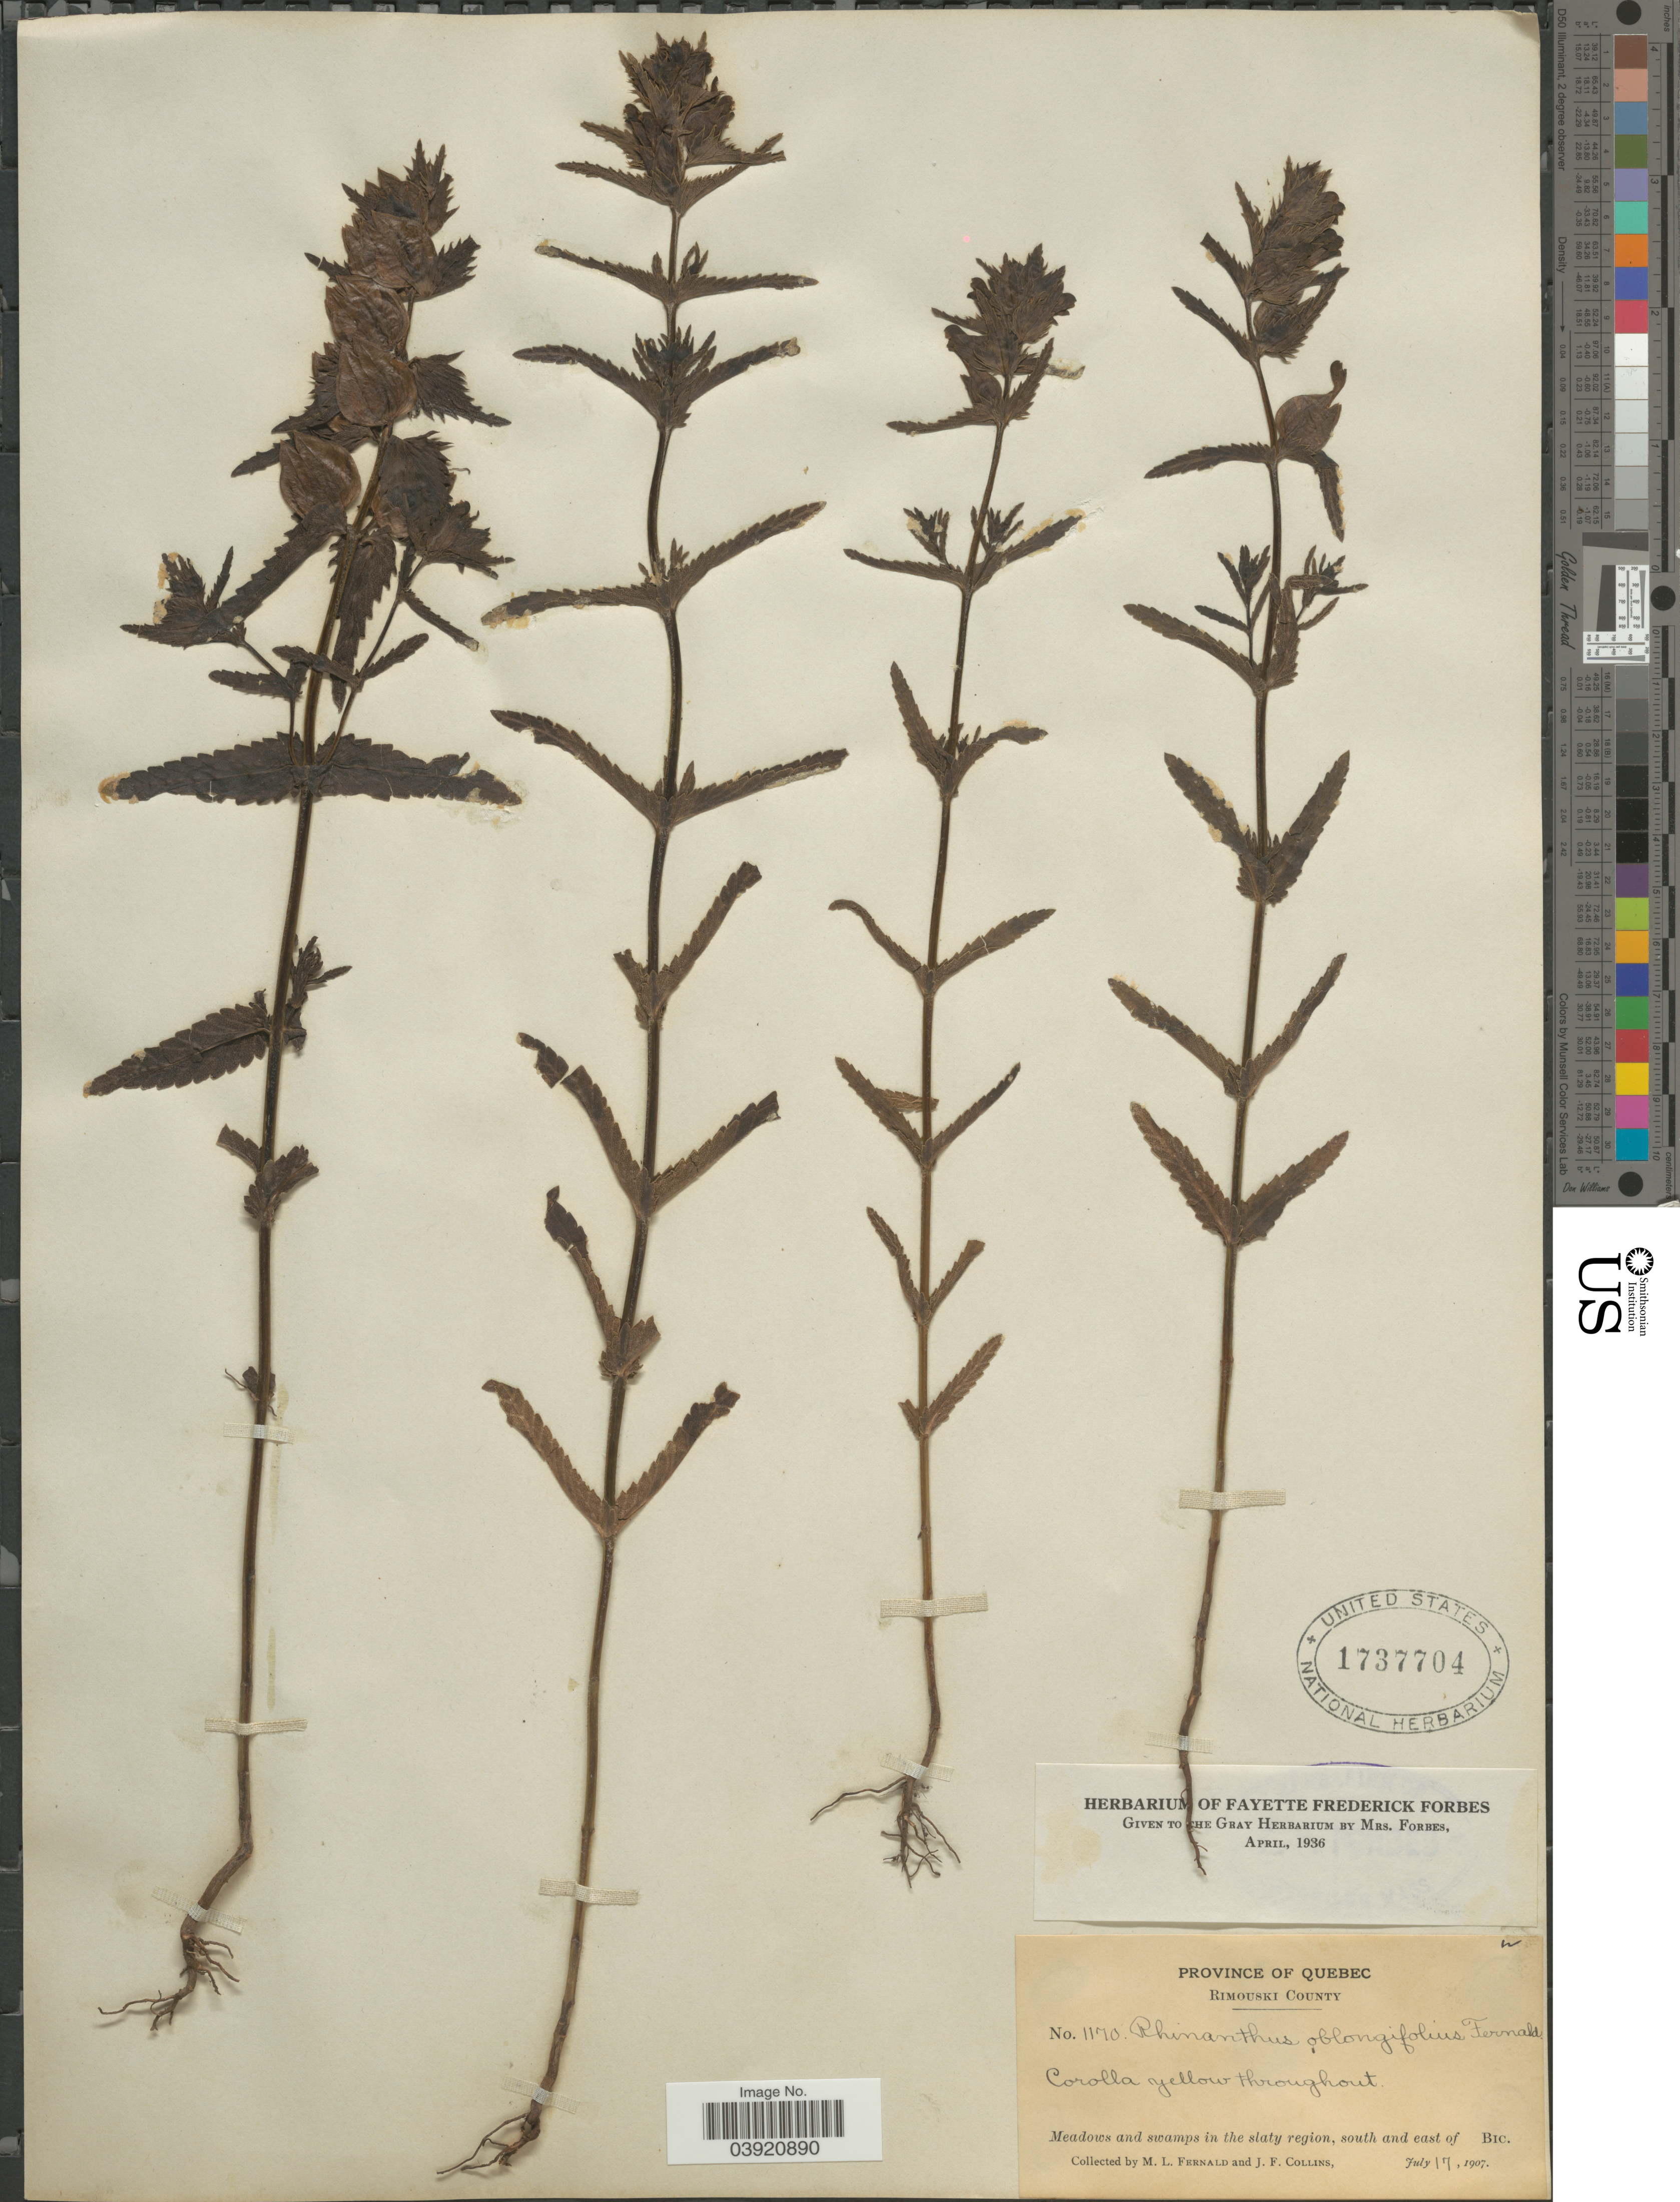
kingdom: Plantae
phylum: Tracheophyta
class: Magnoliopsida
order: Lamiales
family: Orobanchaceae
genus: Rhinanthus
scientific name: Rhinanthus oblongifolius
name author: Fernald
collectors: M. L. Fernald & J. Collins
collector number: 1170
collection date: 1907-07-17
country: Canada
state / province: Quebec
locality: Rimouski County. Meadows and swamps in the slaty region, south and east of Bic.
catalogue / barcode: US 1737704